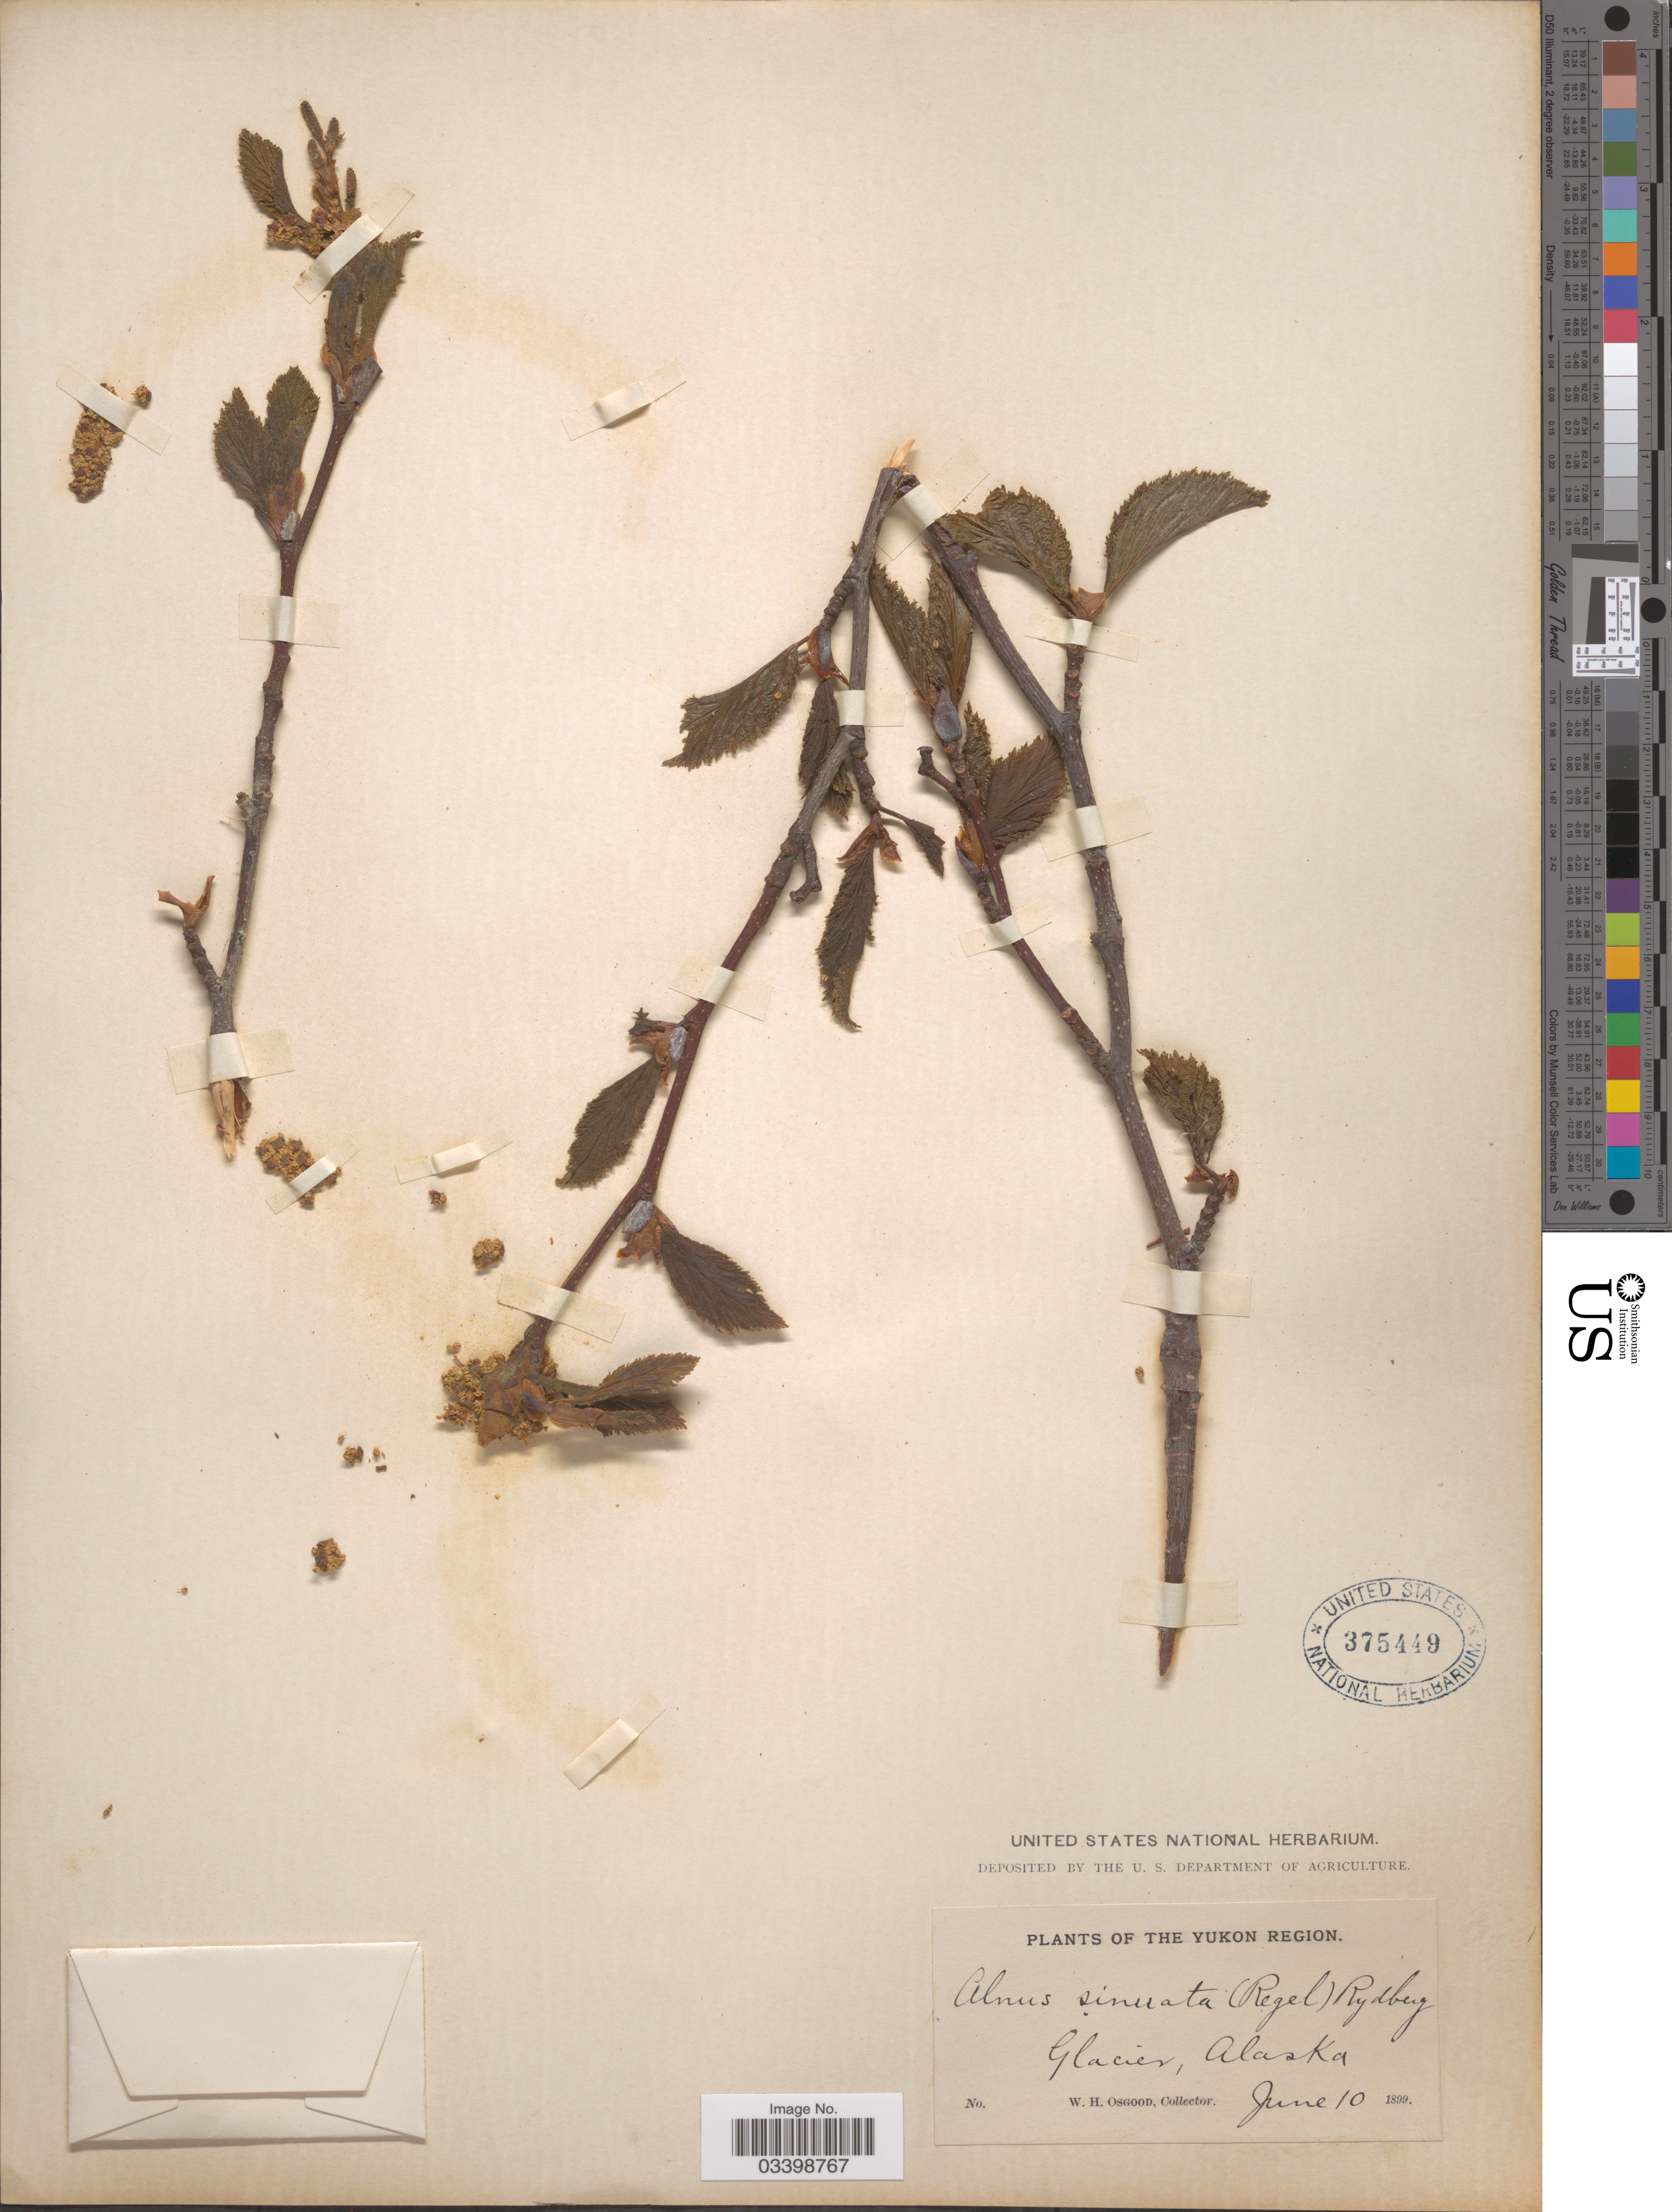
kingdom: Plantae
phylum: Tracheophyta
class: Magnoliopsida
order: Fagales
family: Betulaceae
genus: Alnus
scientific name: Alnus viridis subsp. sinuata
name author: Regel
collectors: W. Osgood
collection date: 1899-06-10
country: Canada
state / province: Yukon Territory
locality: The Yukon Region. Glacier, Alaska.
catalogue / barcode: US 375449